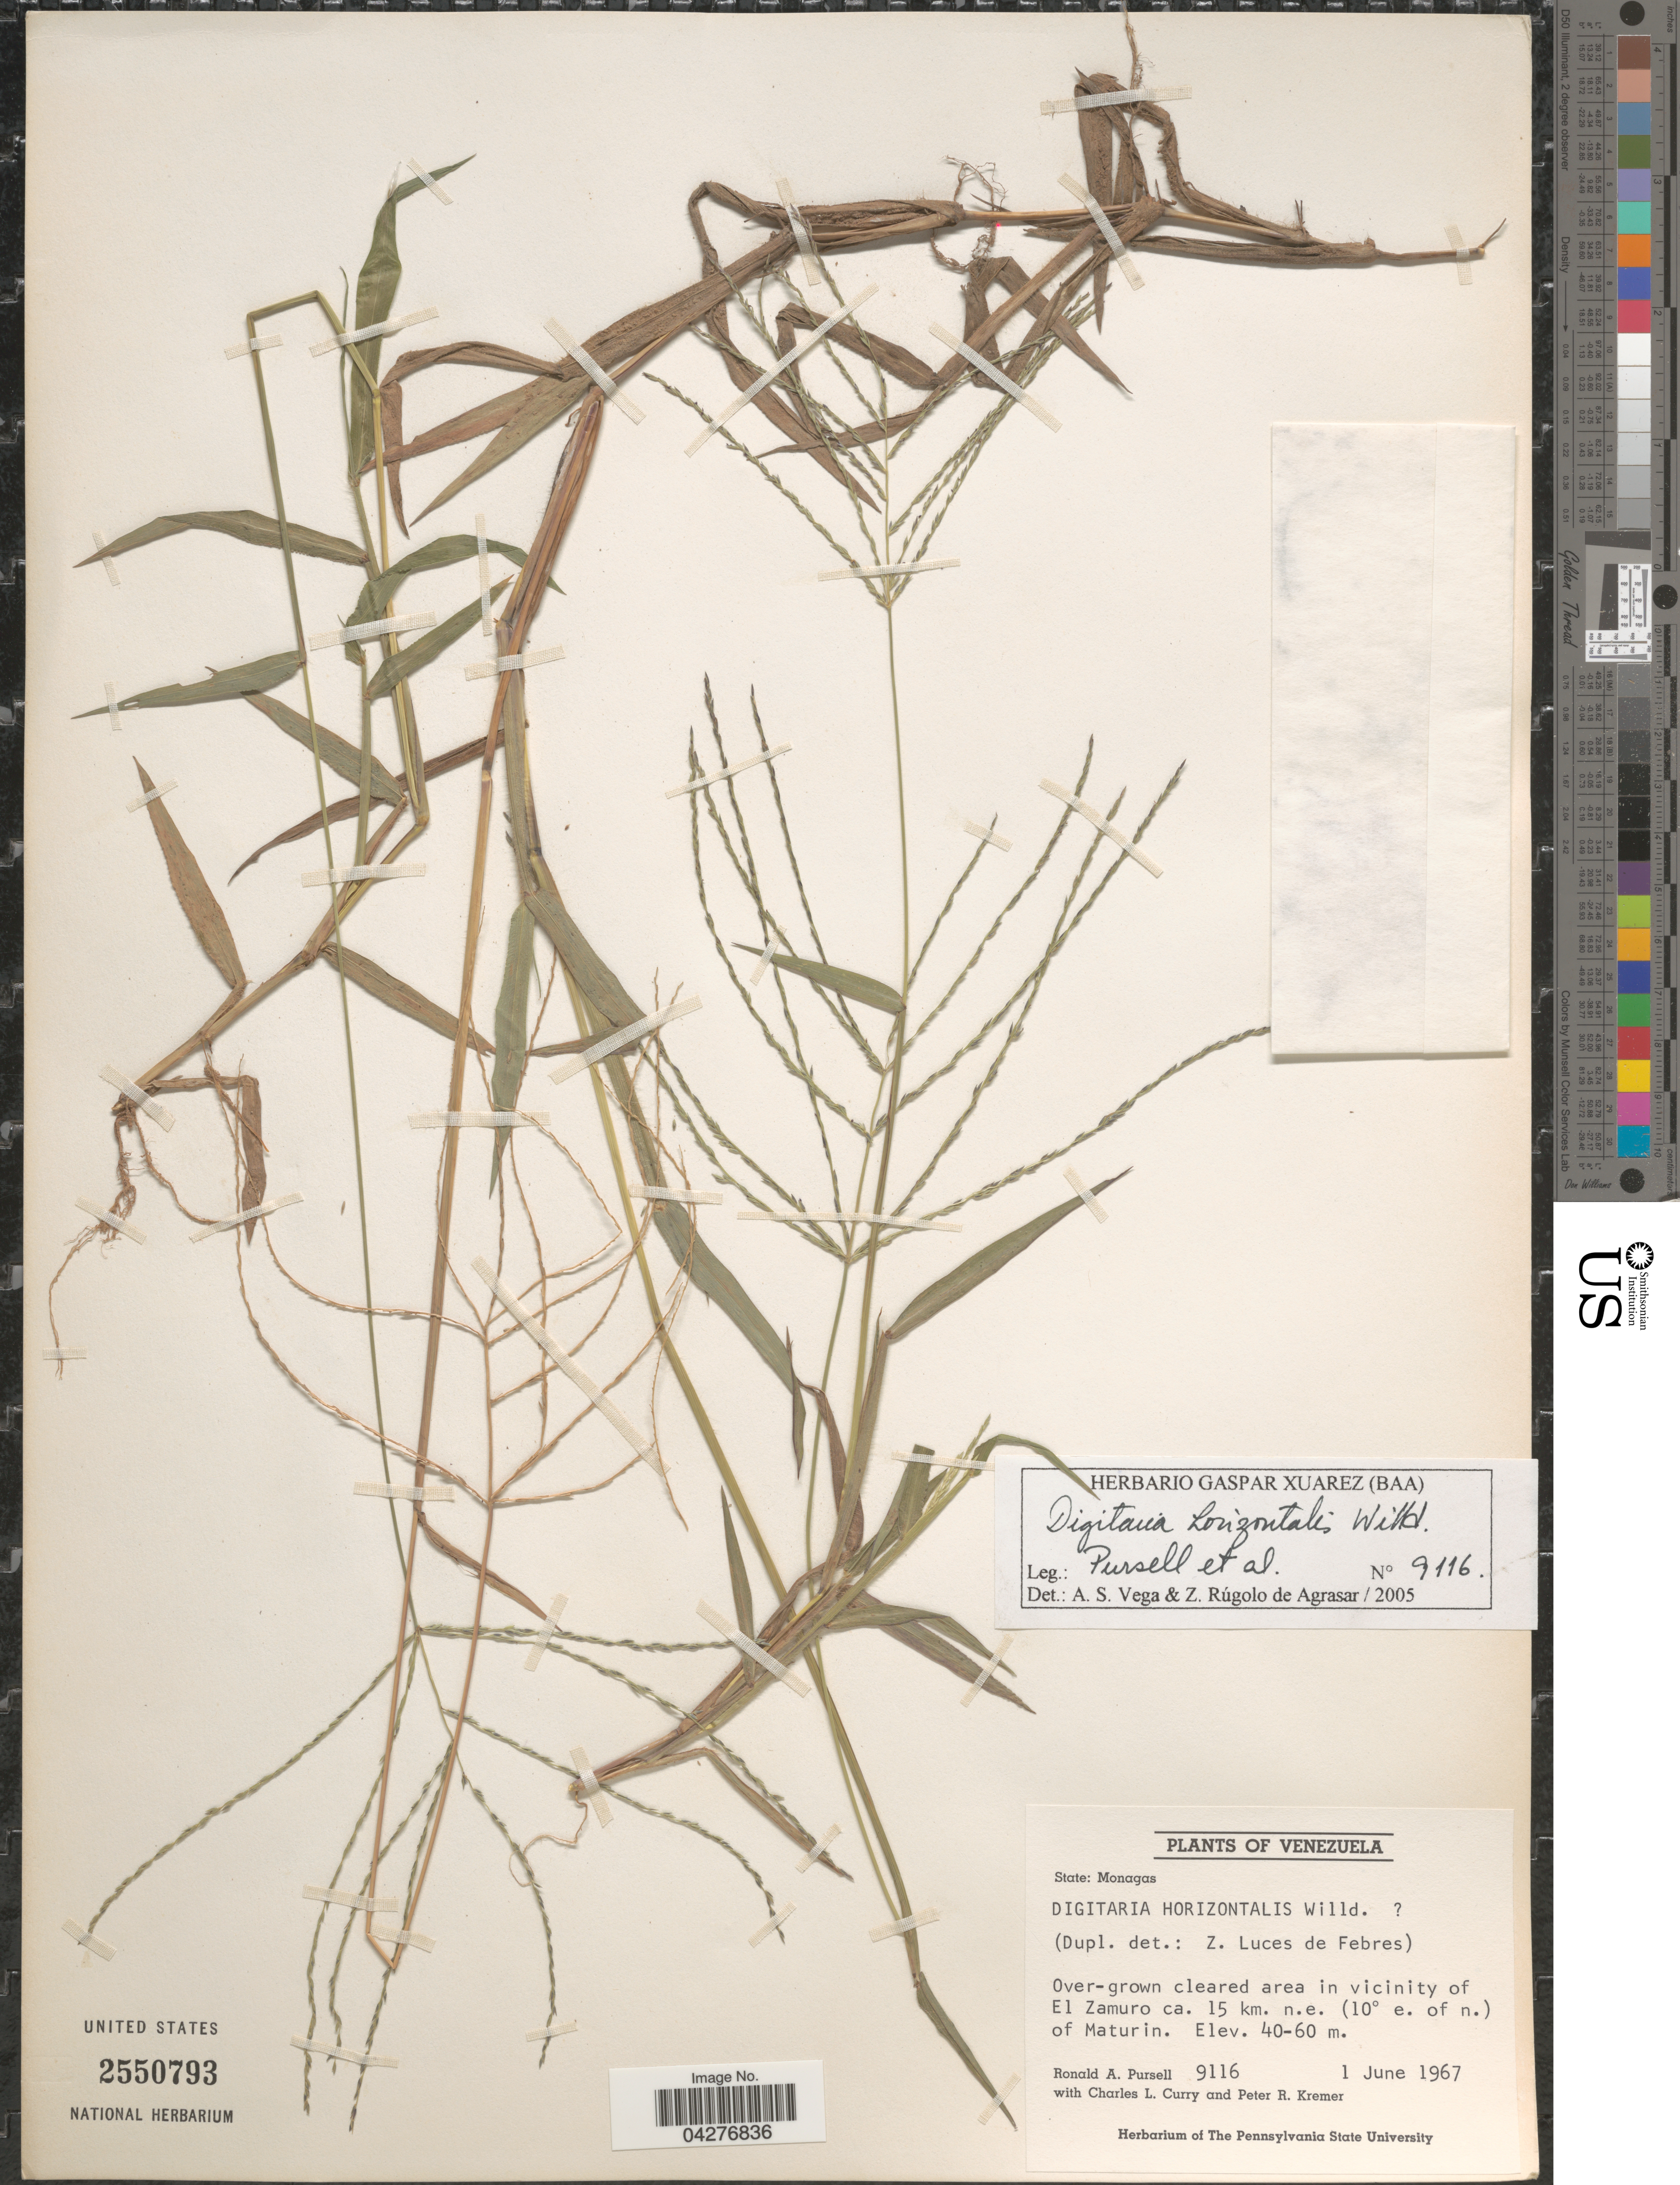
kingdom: Plantae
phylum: Tracheophyta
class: Liliopsida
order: Poales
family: Poaceae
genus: Digitaria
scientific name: Digitaria horizontalis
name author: Willd.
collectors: R. A. Pursell, C. L. Curry & P. Kremer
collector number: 9116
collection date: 1967-06-01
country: Venezuela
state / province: Monagas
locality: Over-grown cleared area in vicinity of El Zamuro ca. 15 km. n.e. (10° e. of n.) of Maturin.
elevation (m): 40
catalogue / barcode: US 2550793